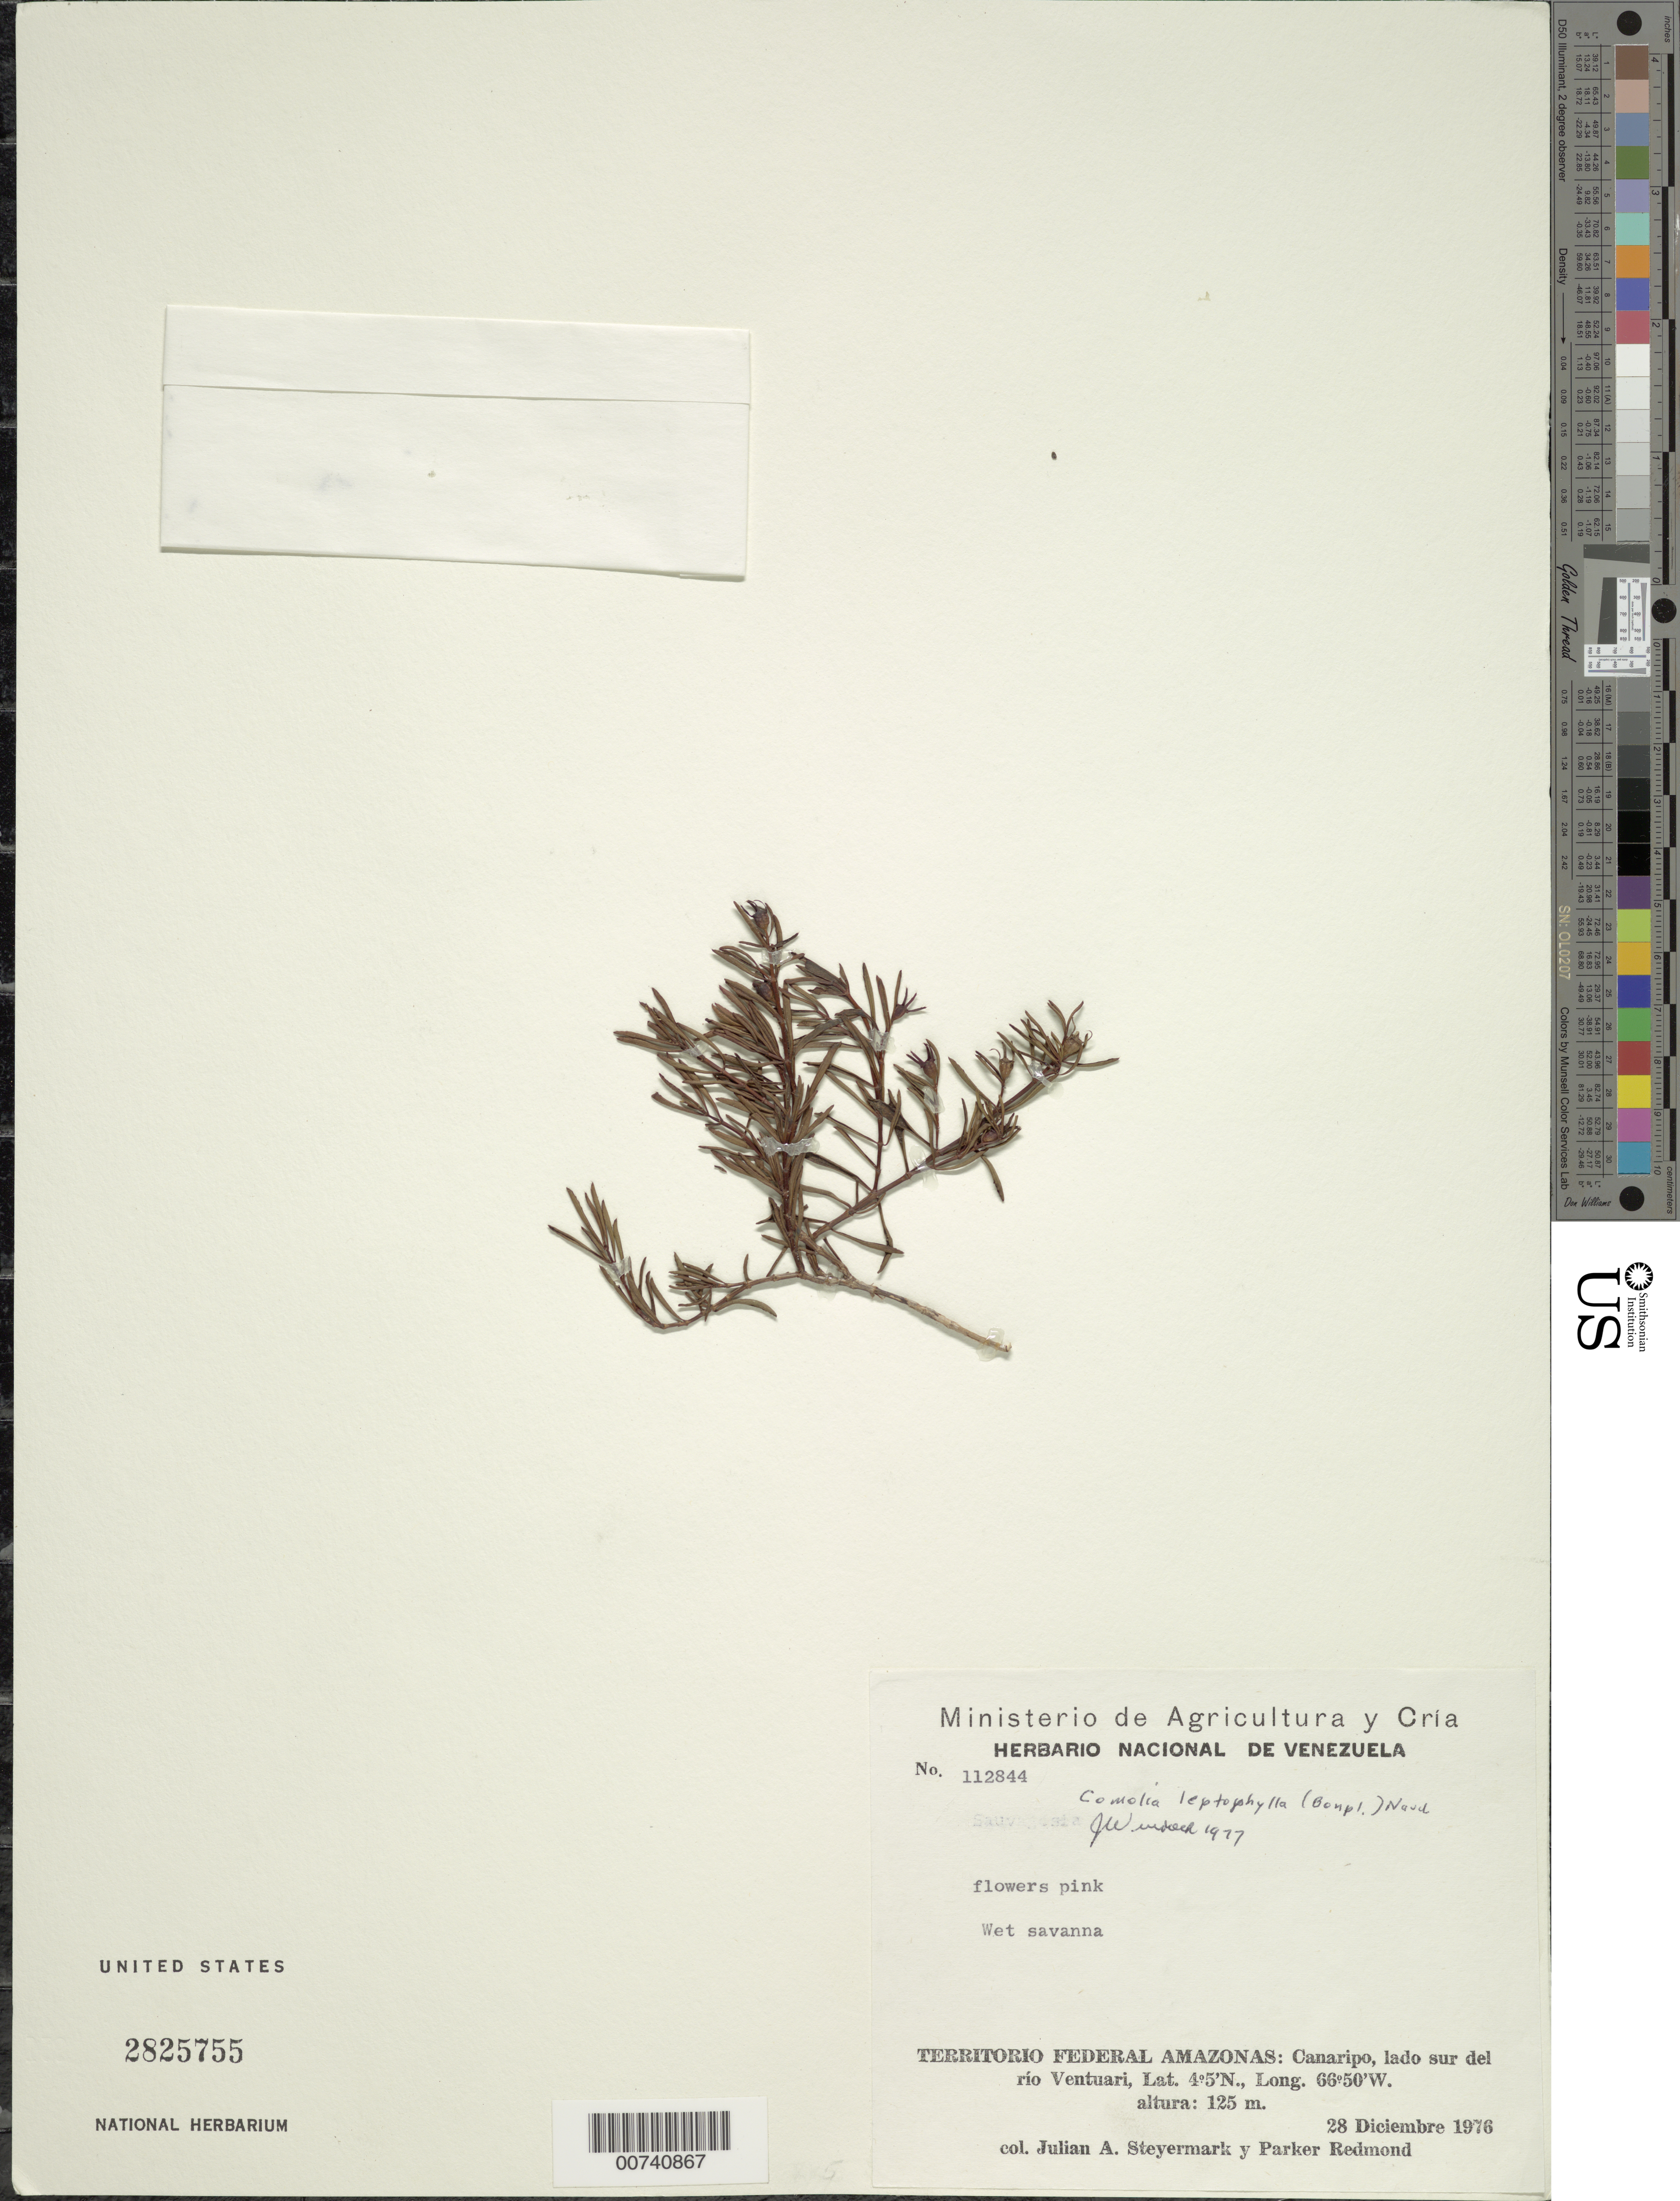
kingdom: Plantae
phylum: Tracheophyta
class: Magnoliopsida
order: Myrtales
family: Melastomataceae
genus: Comolia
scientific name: Comolia leptophylla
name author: (Bonpl.) Naudin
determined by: Wurdack, John J., (US), US (UNITED STATES)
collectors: J. Steyermark & P. Redmond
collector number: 112844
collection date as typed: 28-Dec-76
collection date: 1976-12-28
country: Venezuela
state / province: Amazonas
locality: Canaripo, lado sur del Río Ventuari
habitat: Wet savanna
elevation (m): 125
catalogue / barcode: US 2825755